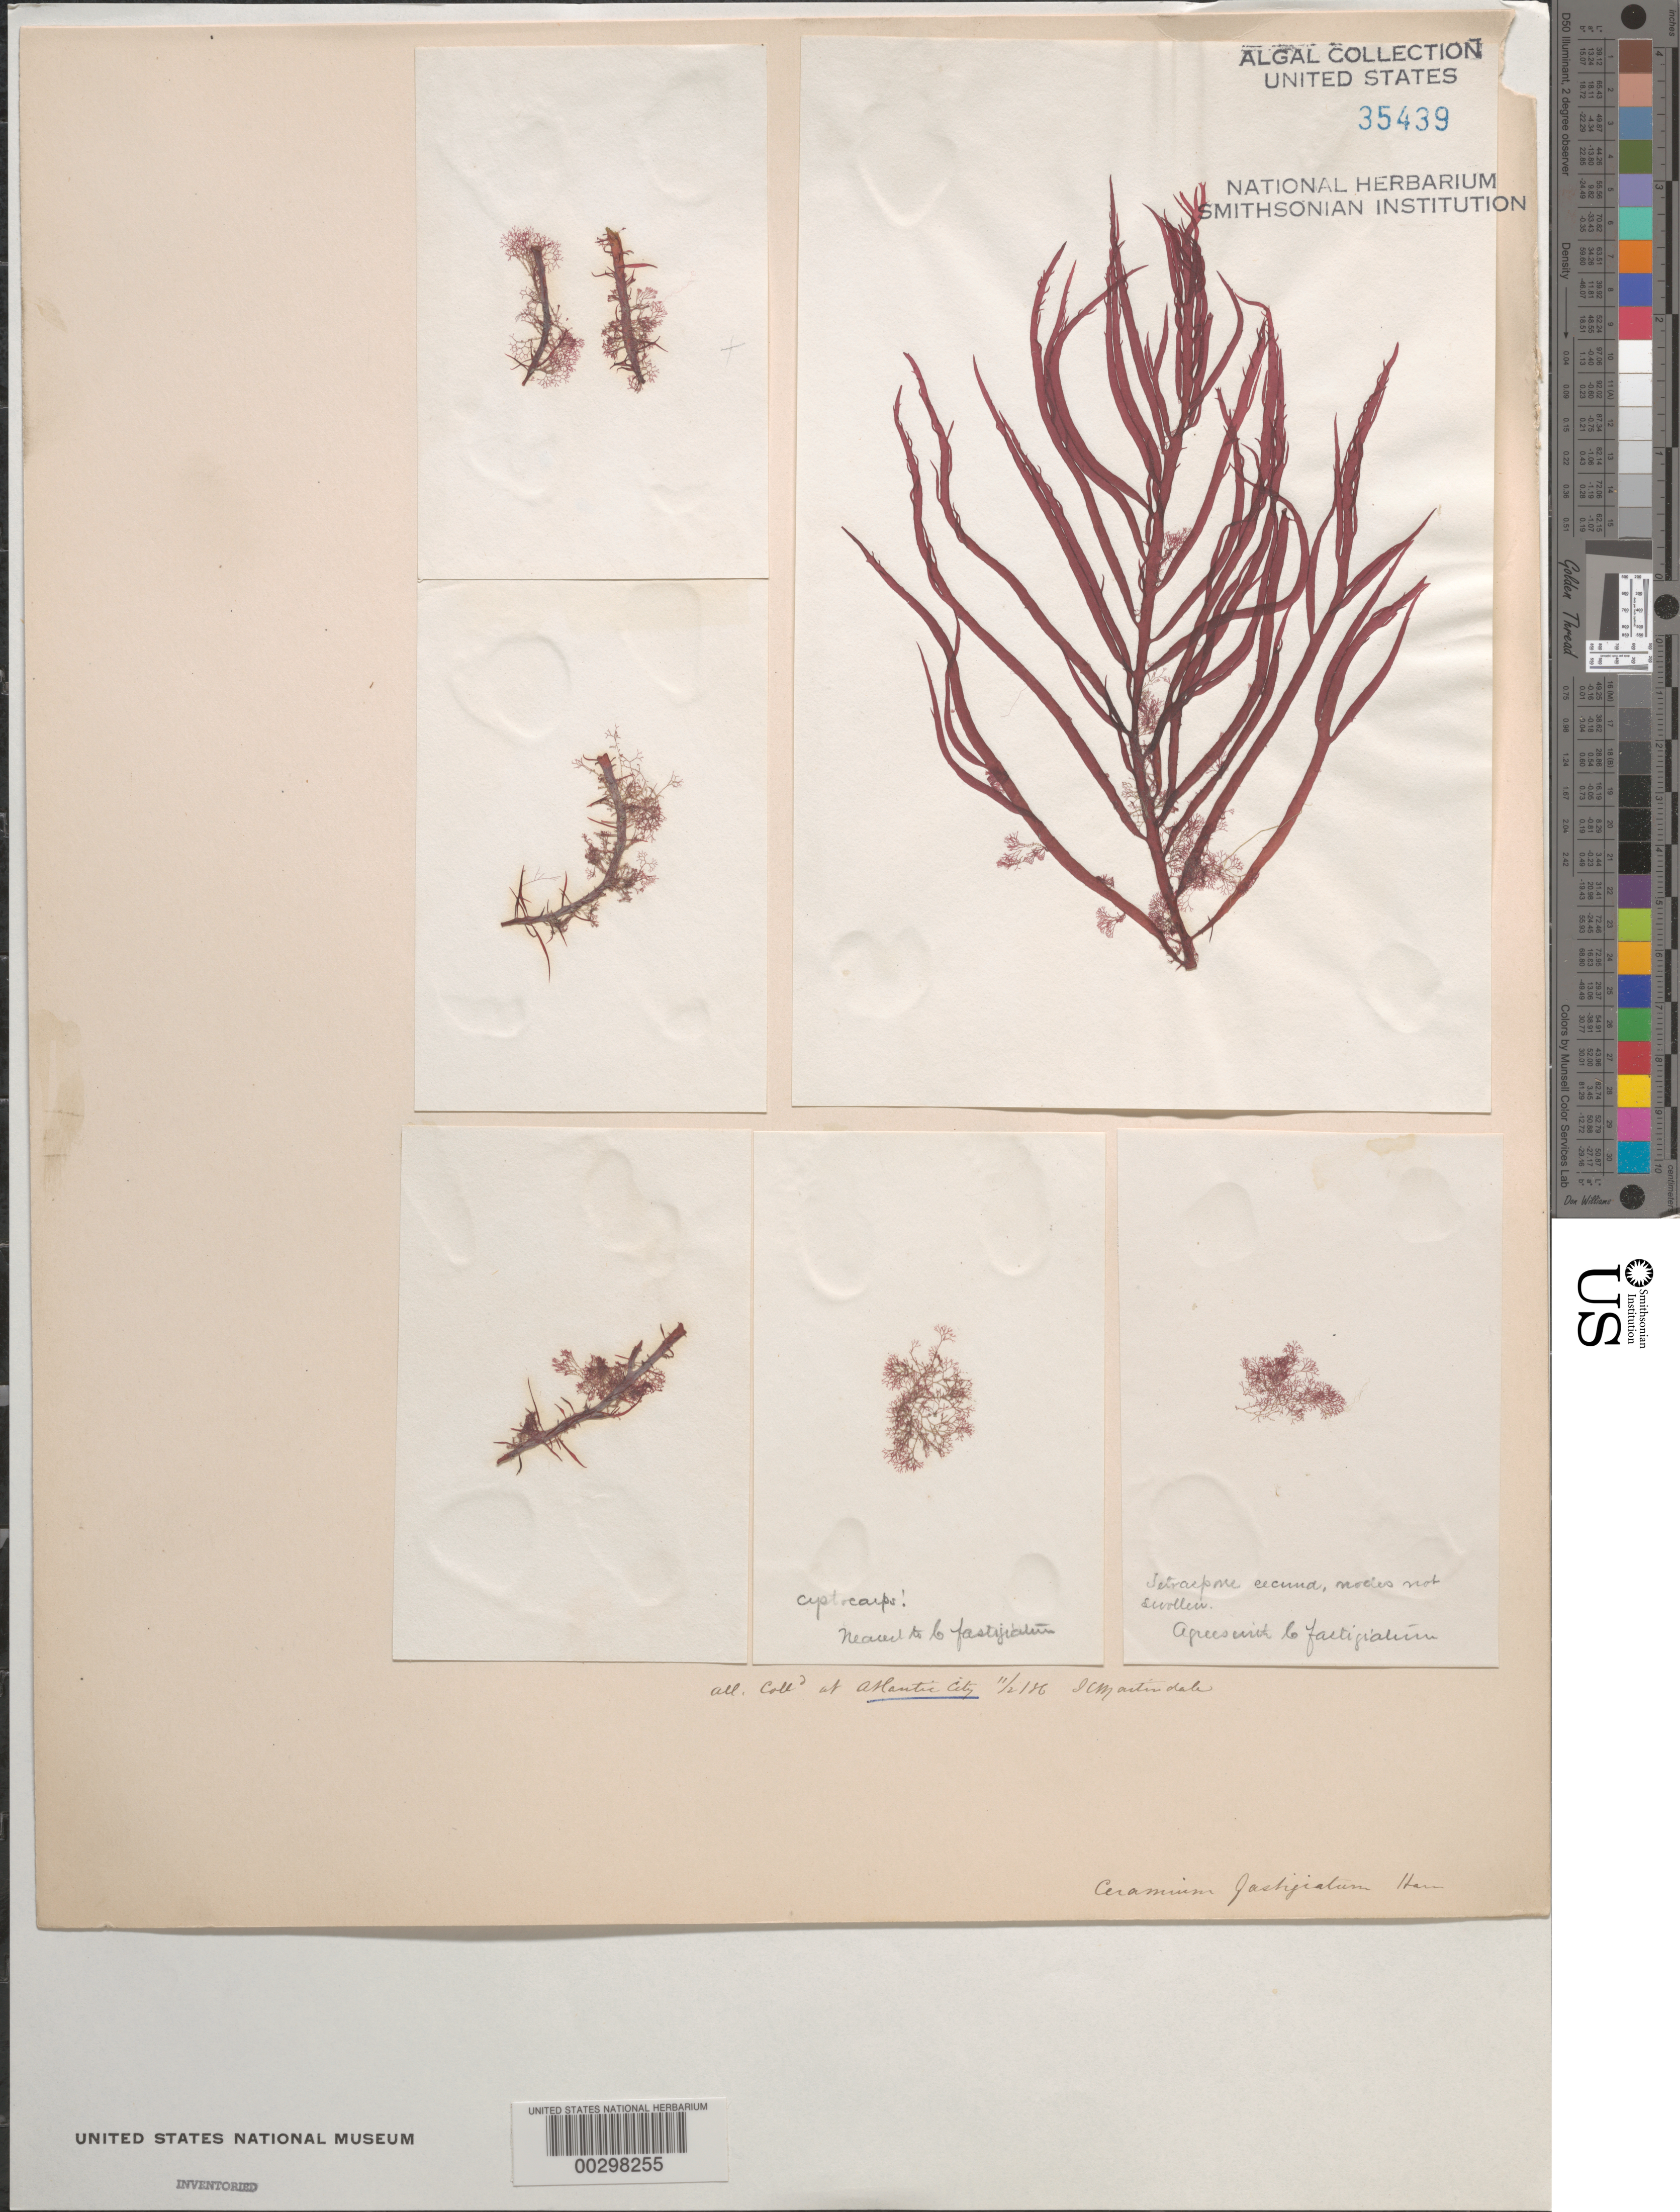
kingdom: Plantae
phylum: Rhodophyta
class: Florideophyceae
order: Ceramiales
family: Ceramiaceae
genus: Ceramium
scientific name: Ceramium fastigiatum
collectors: I. C. Martindale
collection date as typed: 02 Nov 1886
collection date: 1886-11-02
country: United States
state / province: New Jersey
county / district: Atlantic County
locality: Atlantic City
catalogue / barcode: US 35439